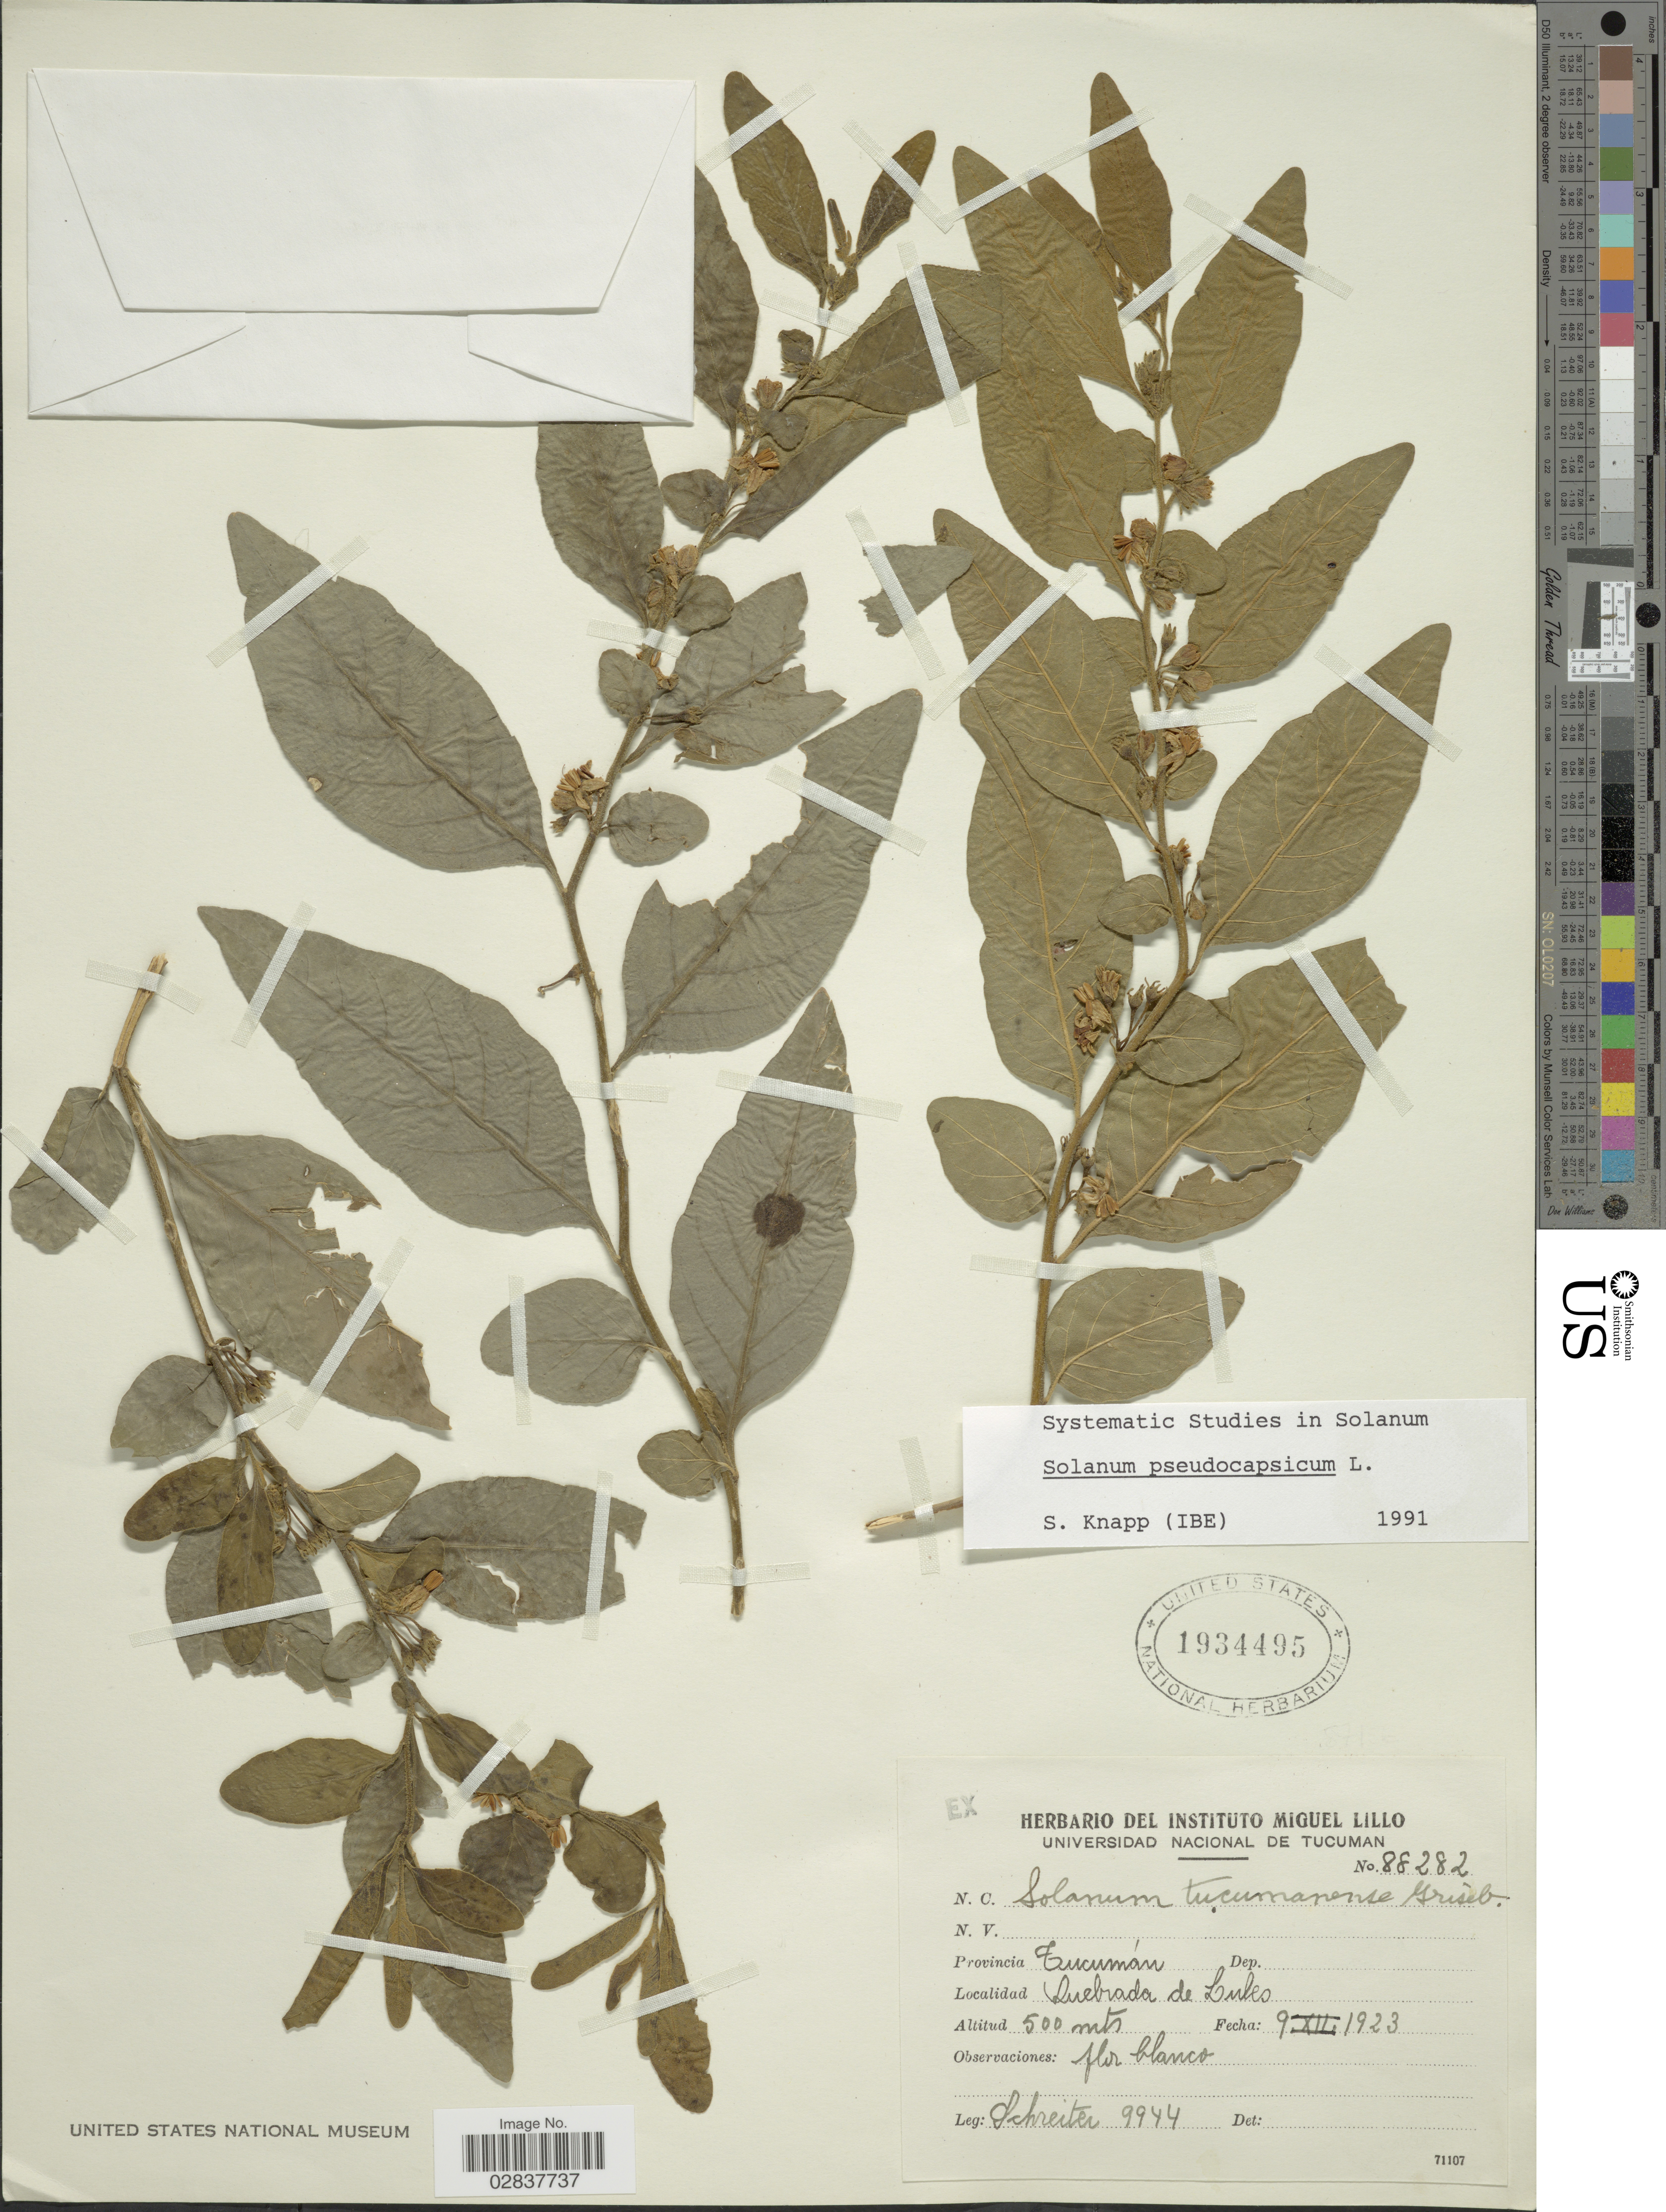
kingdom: Plantae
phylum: Tracheophyta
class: Magnoliopsida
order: Solanales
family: Solanaceae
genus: Solanum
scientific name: Solanum pseudocapsicum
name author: L.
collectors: -. Schreiter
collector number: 9944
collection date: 1923-12-09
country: Argentina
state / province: Tucuman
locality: Quebrada de Lules.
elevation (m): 500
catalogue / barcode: US 1934495